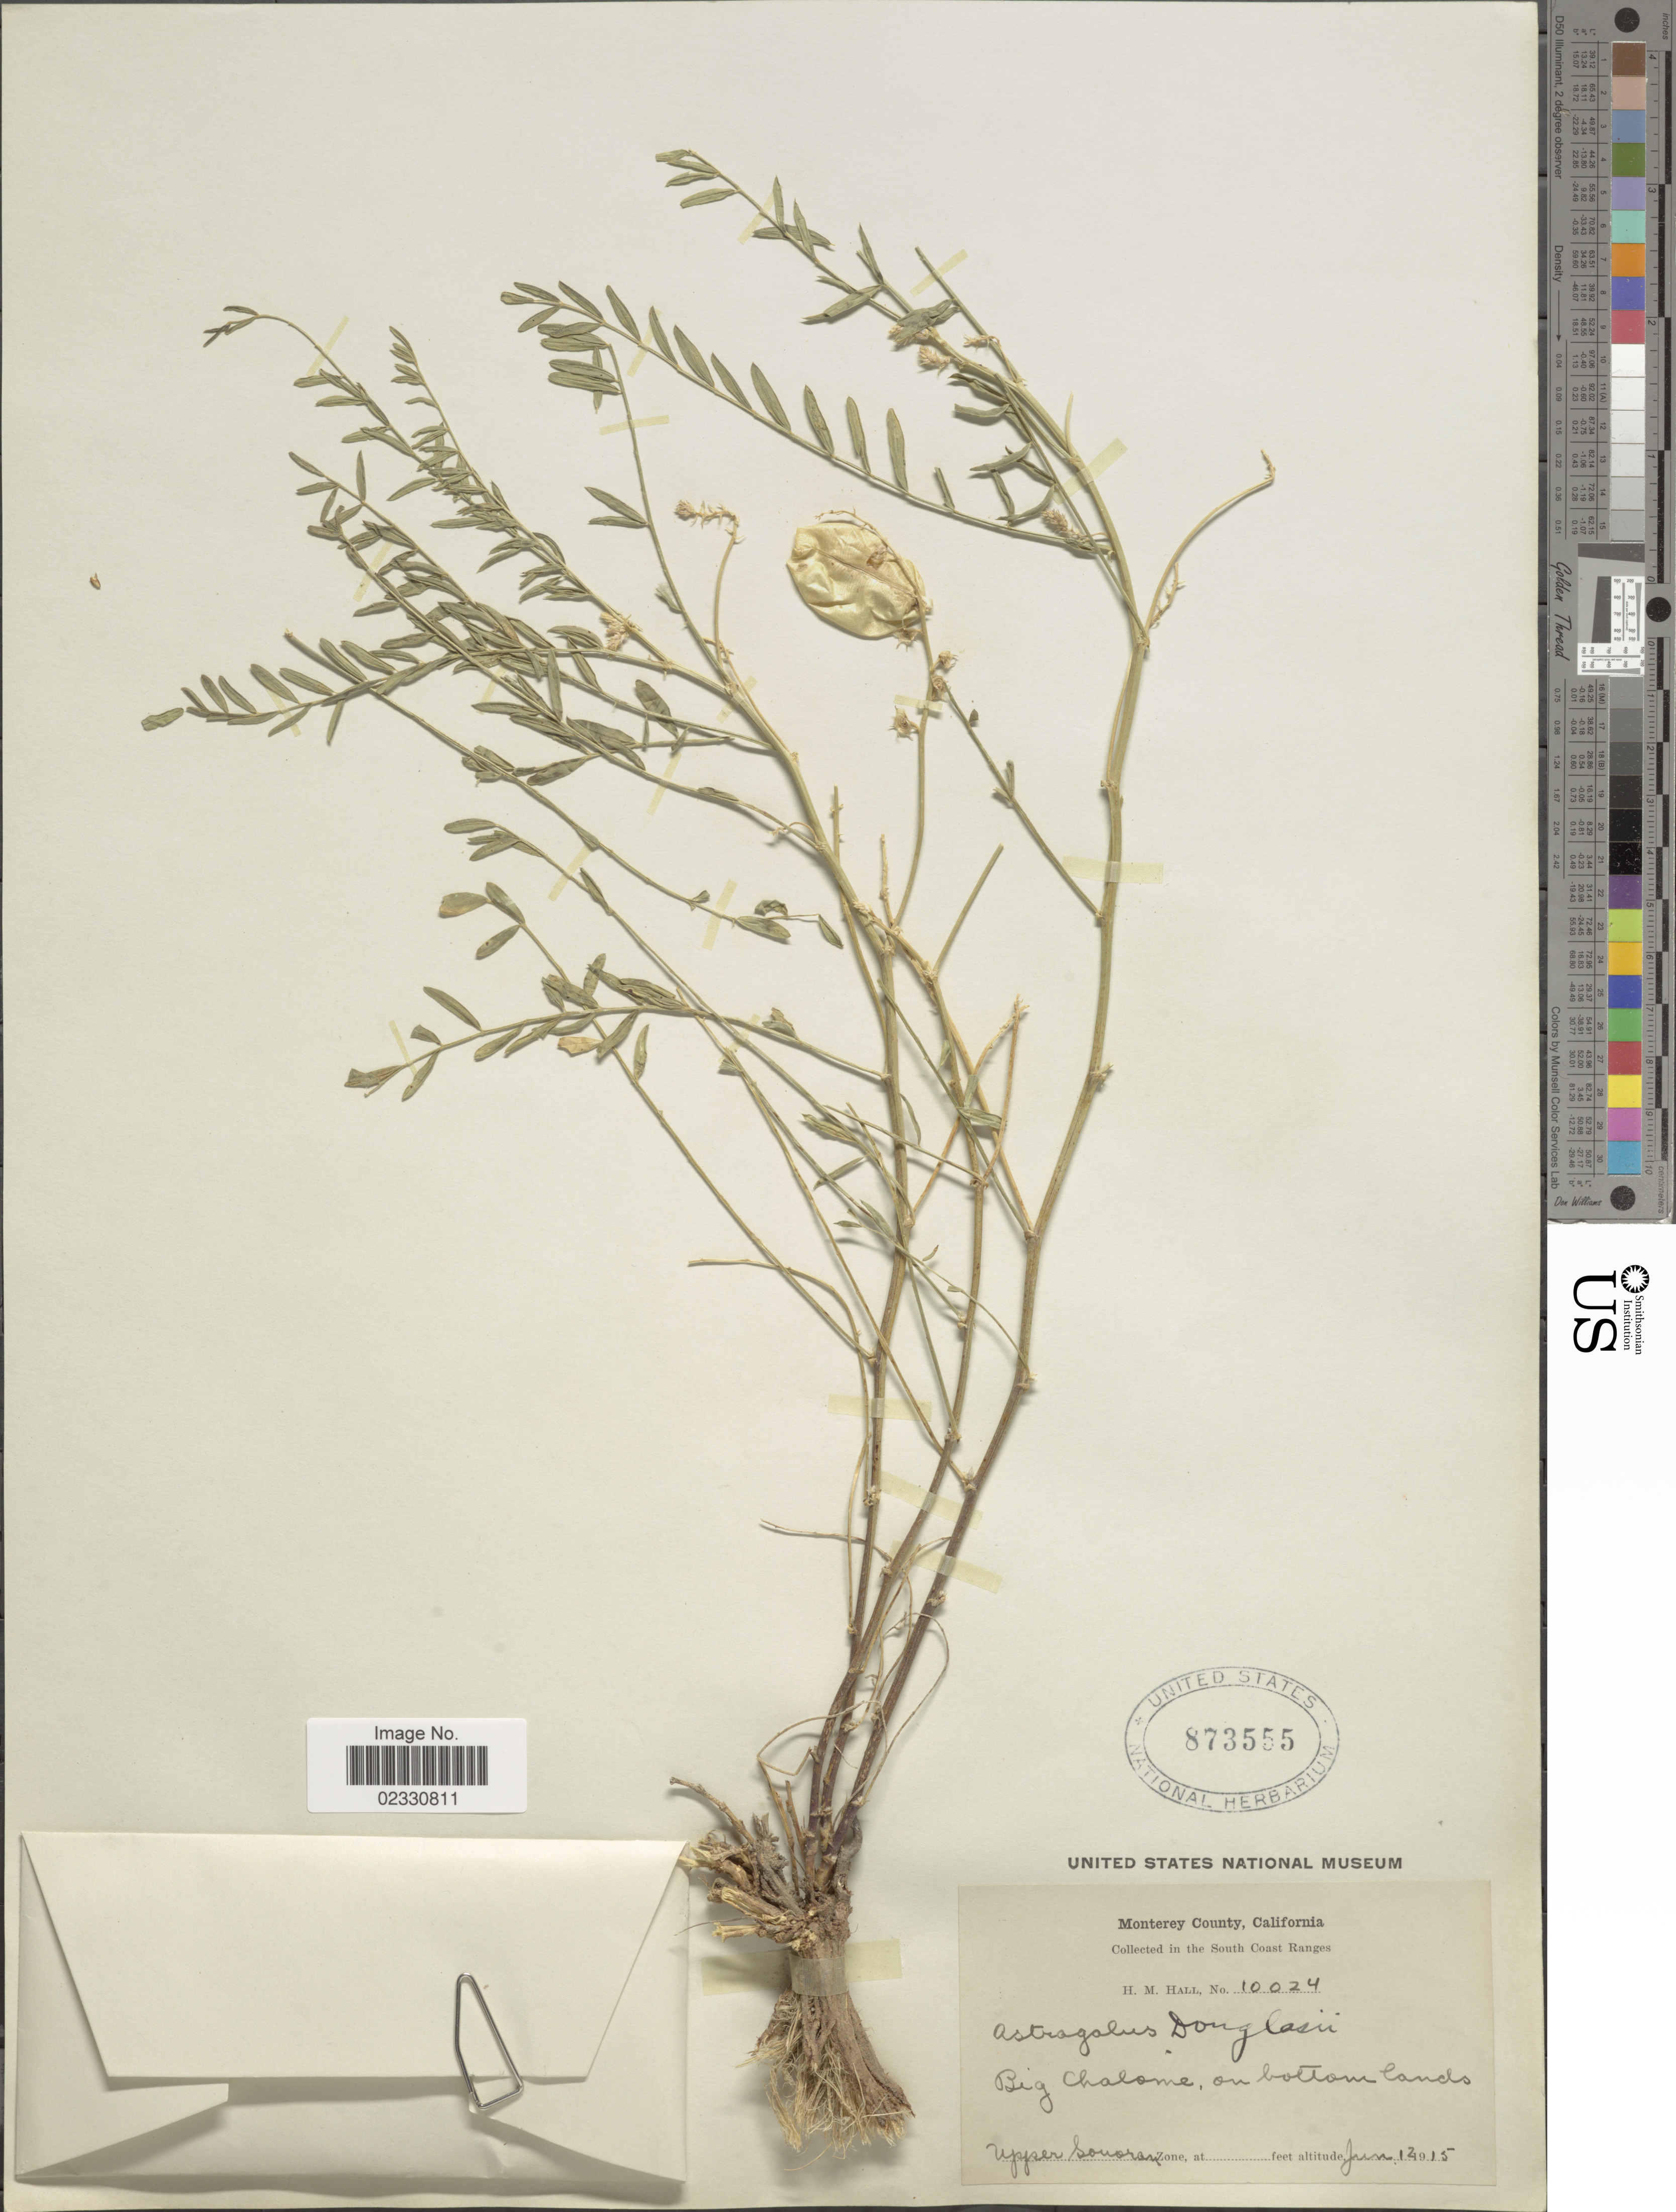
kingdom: Plantae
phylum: Tracheophyta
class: Magnoliopsida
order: Fabales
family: Fabaceae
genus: Astragalus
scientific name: Astragalus douglasii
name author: (Torr. & A. Gray) A. Gray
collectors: H. M. Hall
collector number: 10024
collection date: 1915-06-12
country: United States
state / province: California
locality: In the South Coast Ranges, Big Chalome, on bottom lands, Upper Sonoran.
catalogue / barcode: US 873555